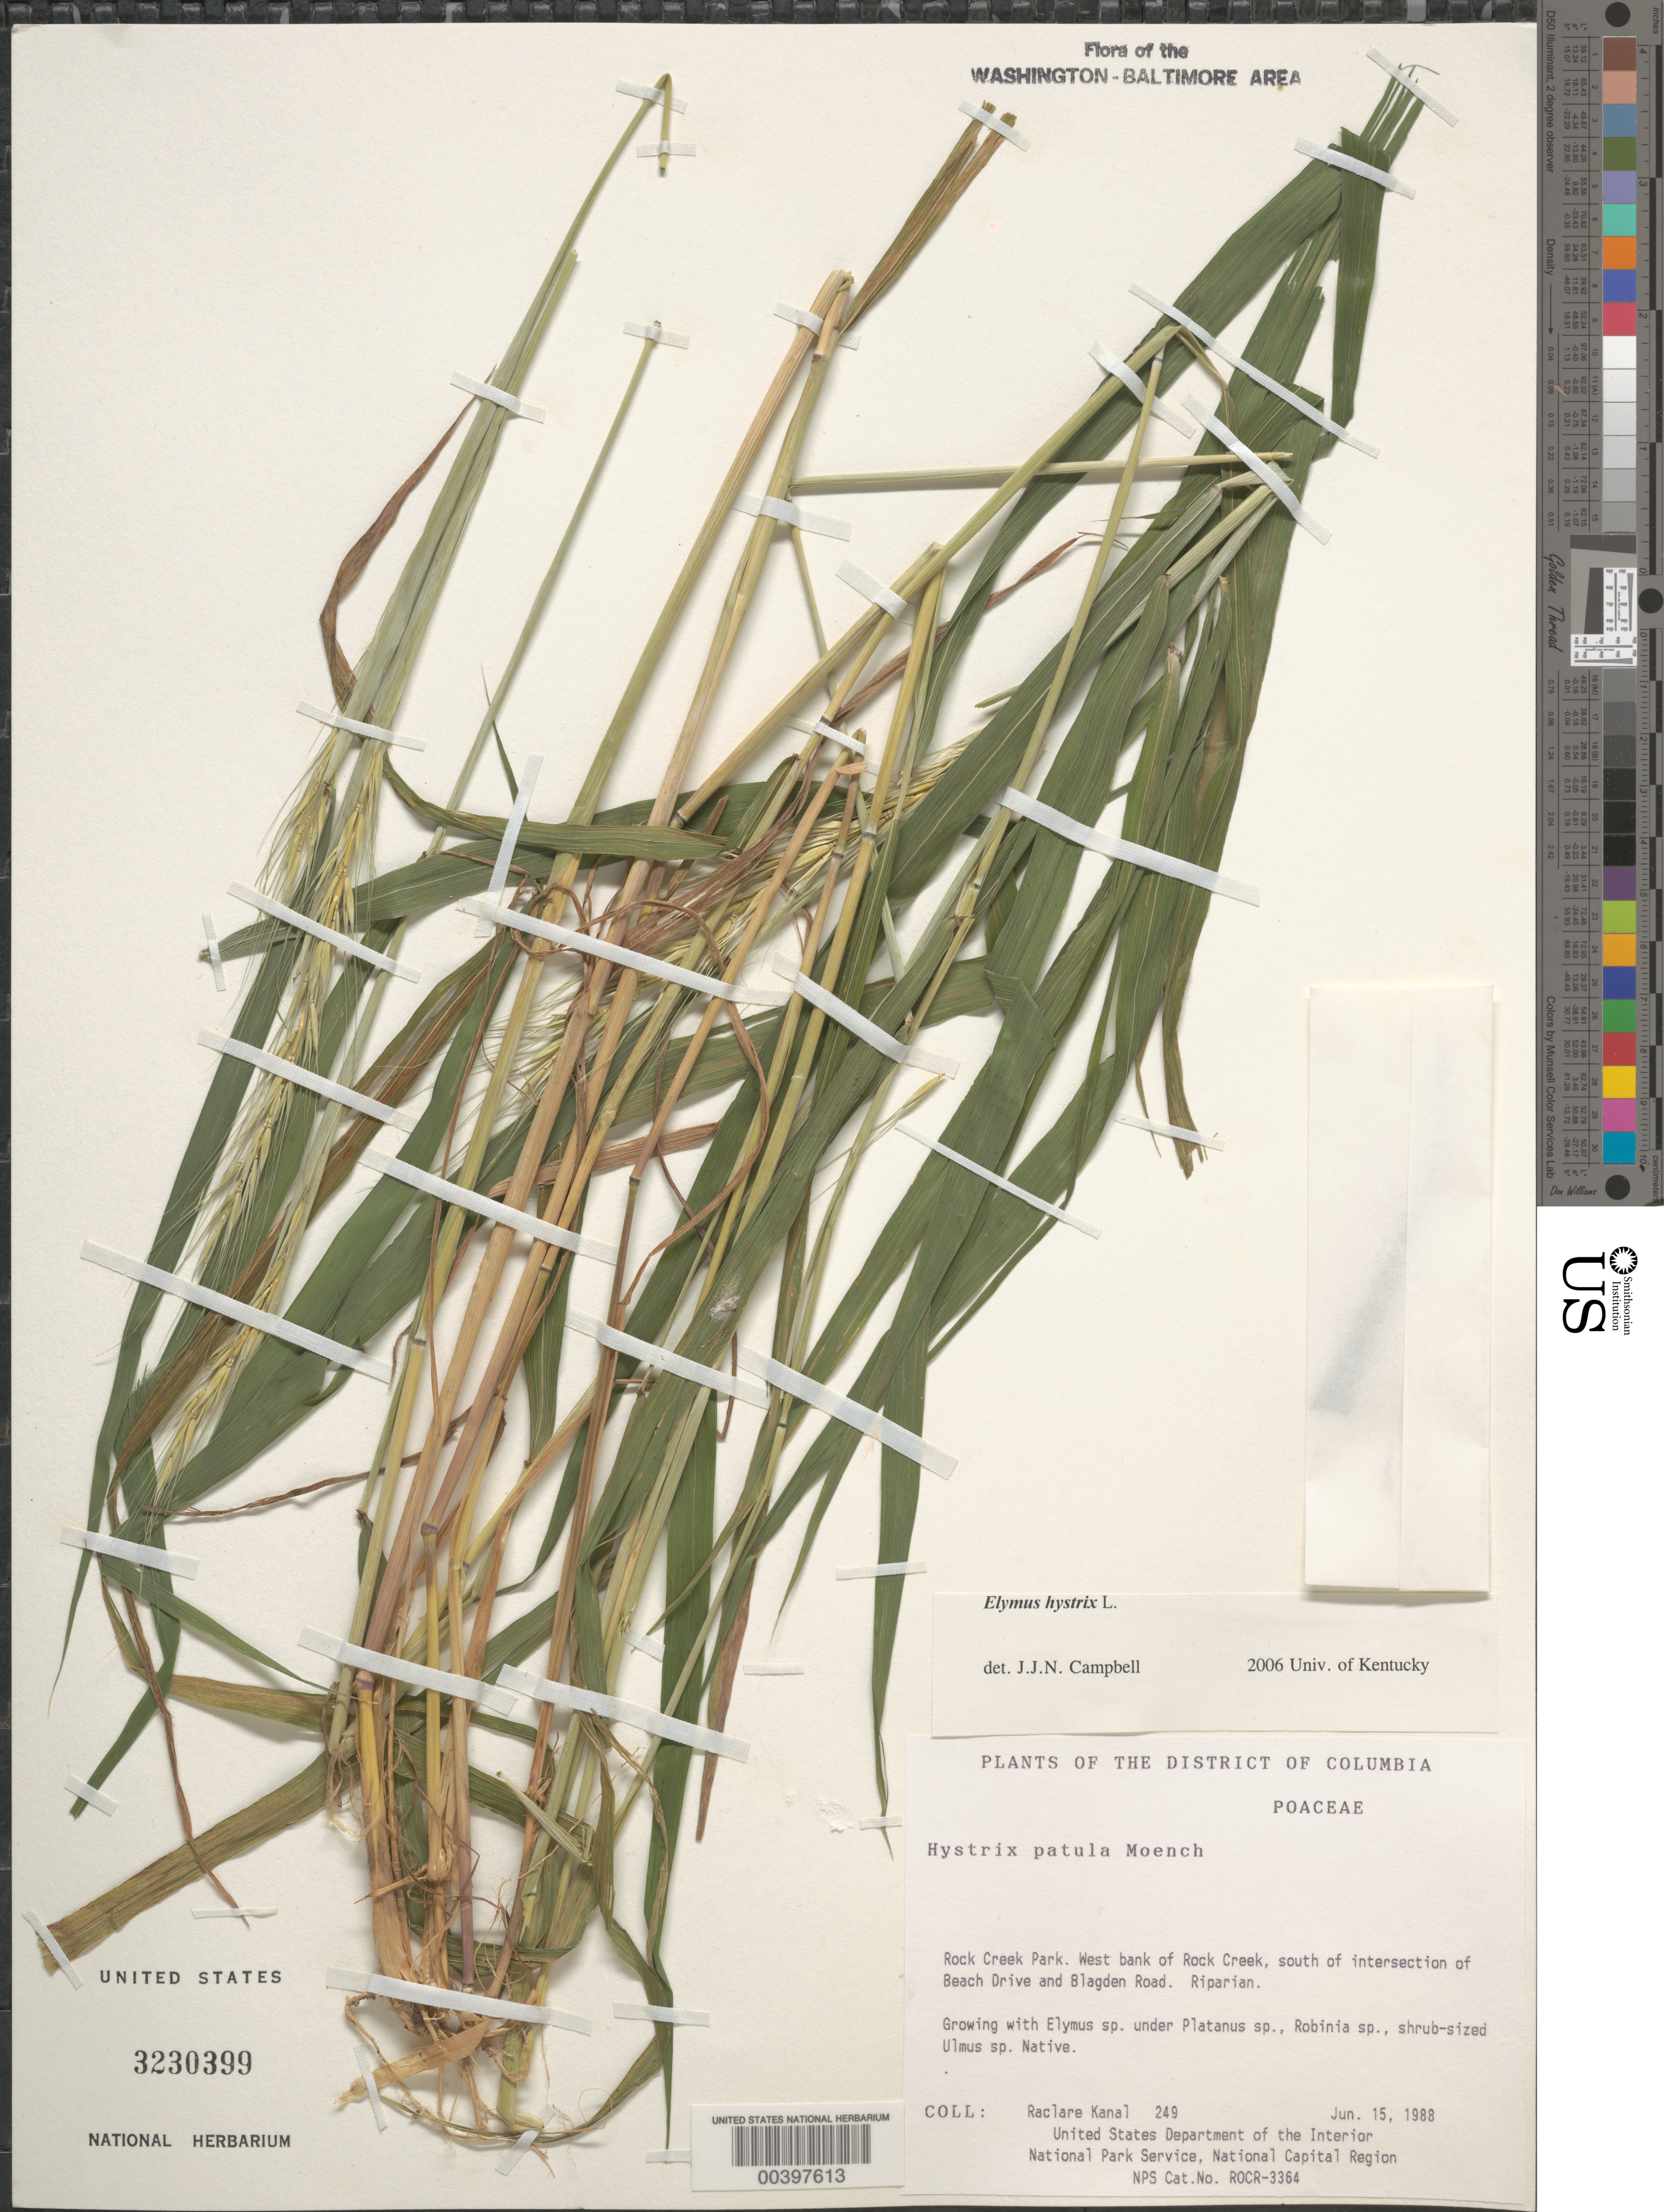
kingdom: Plantae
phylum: Tracheophyta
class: Liliopsida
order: Poales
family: Poaceae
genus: Elymus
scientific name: Elymus hystrix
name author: L.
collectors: R. Kanal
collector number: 249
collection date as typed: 15 Jun 1988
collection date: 1988-06-15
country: United States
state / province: District of Columbia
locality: Rock Creek Park, W bank of Rock Creek, Beach Drive Rock Creek Park and Vicinity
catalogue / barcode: US 3230399